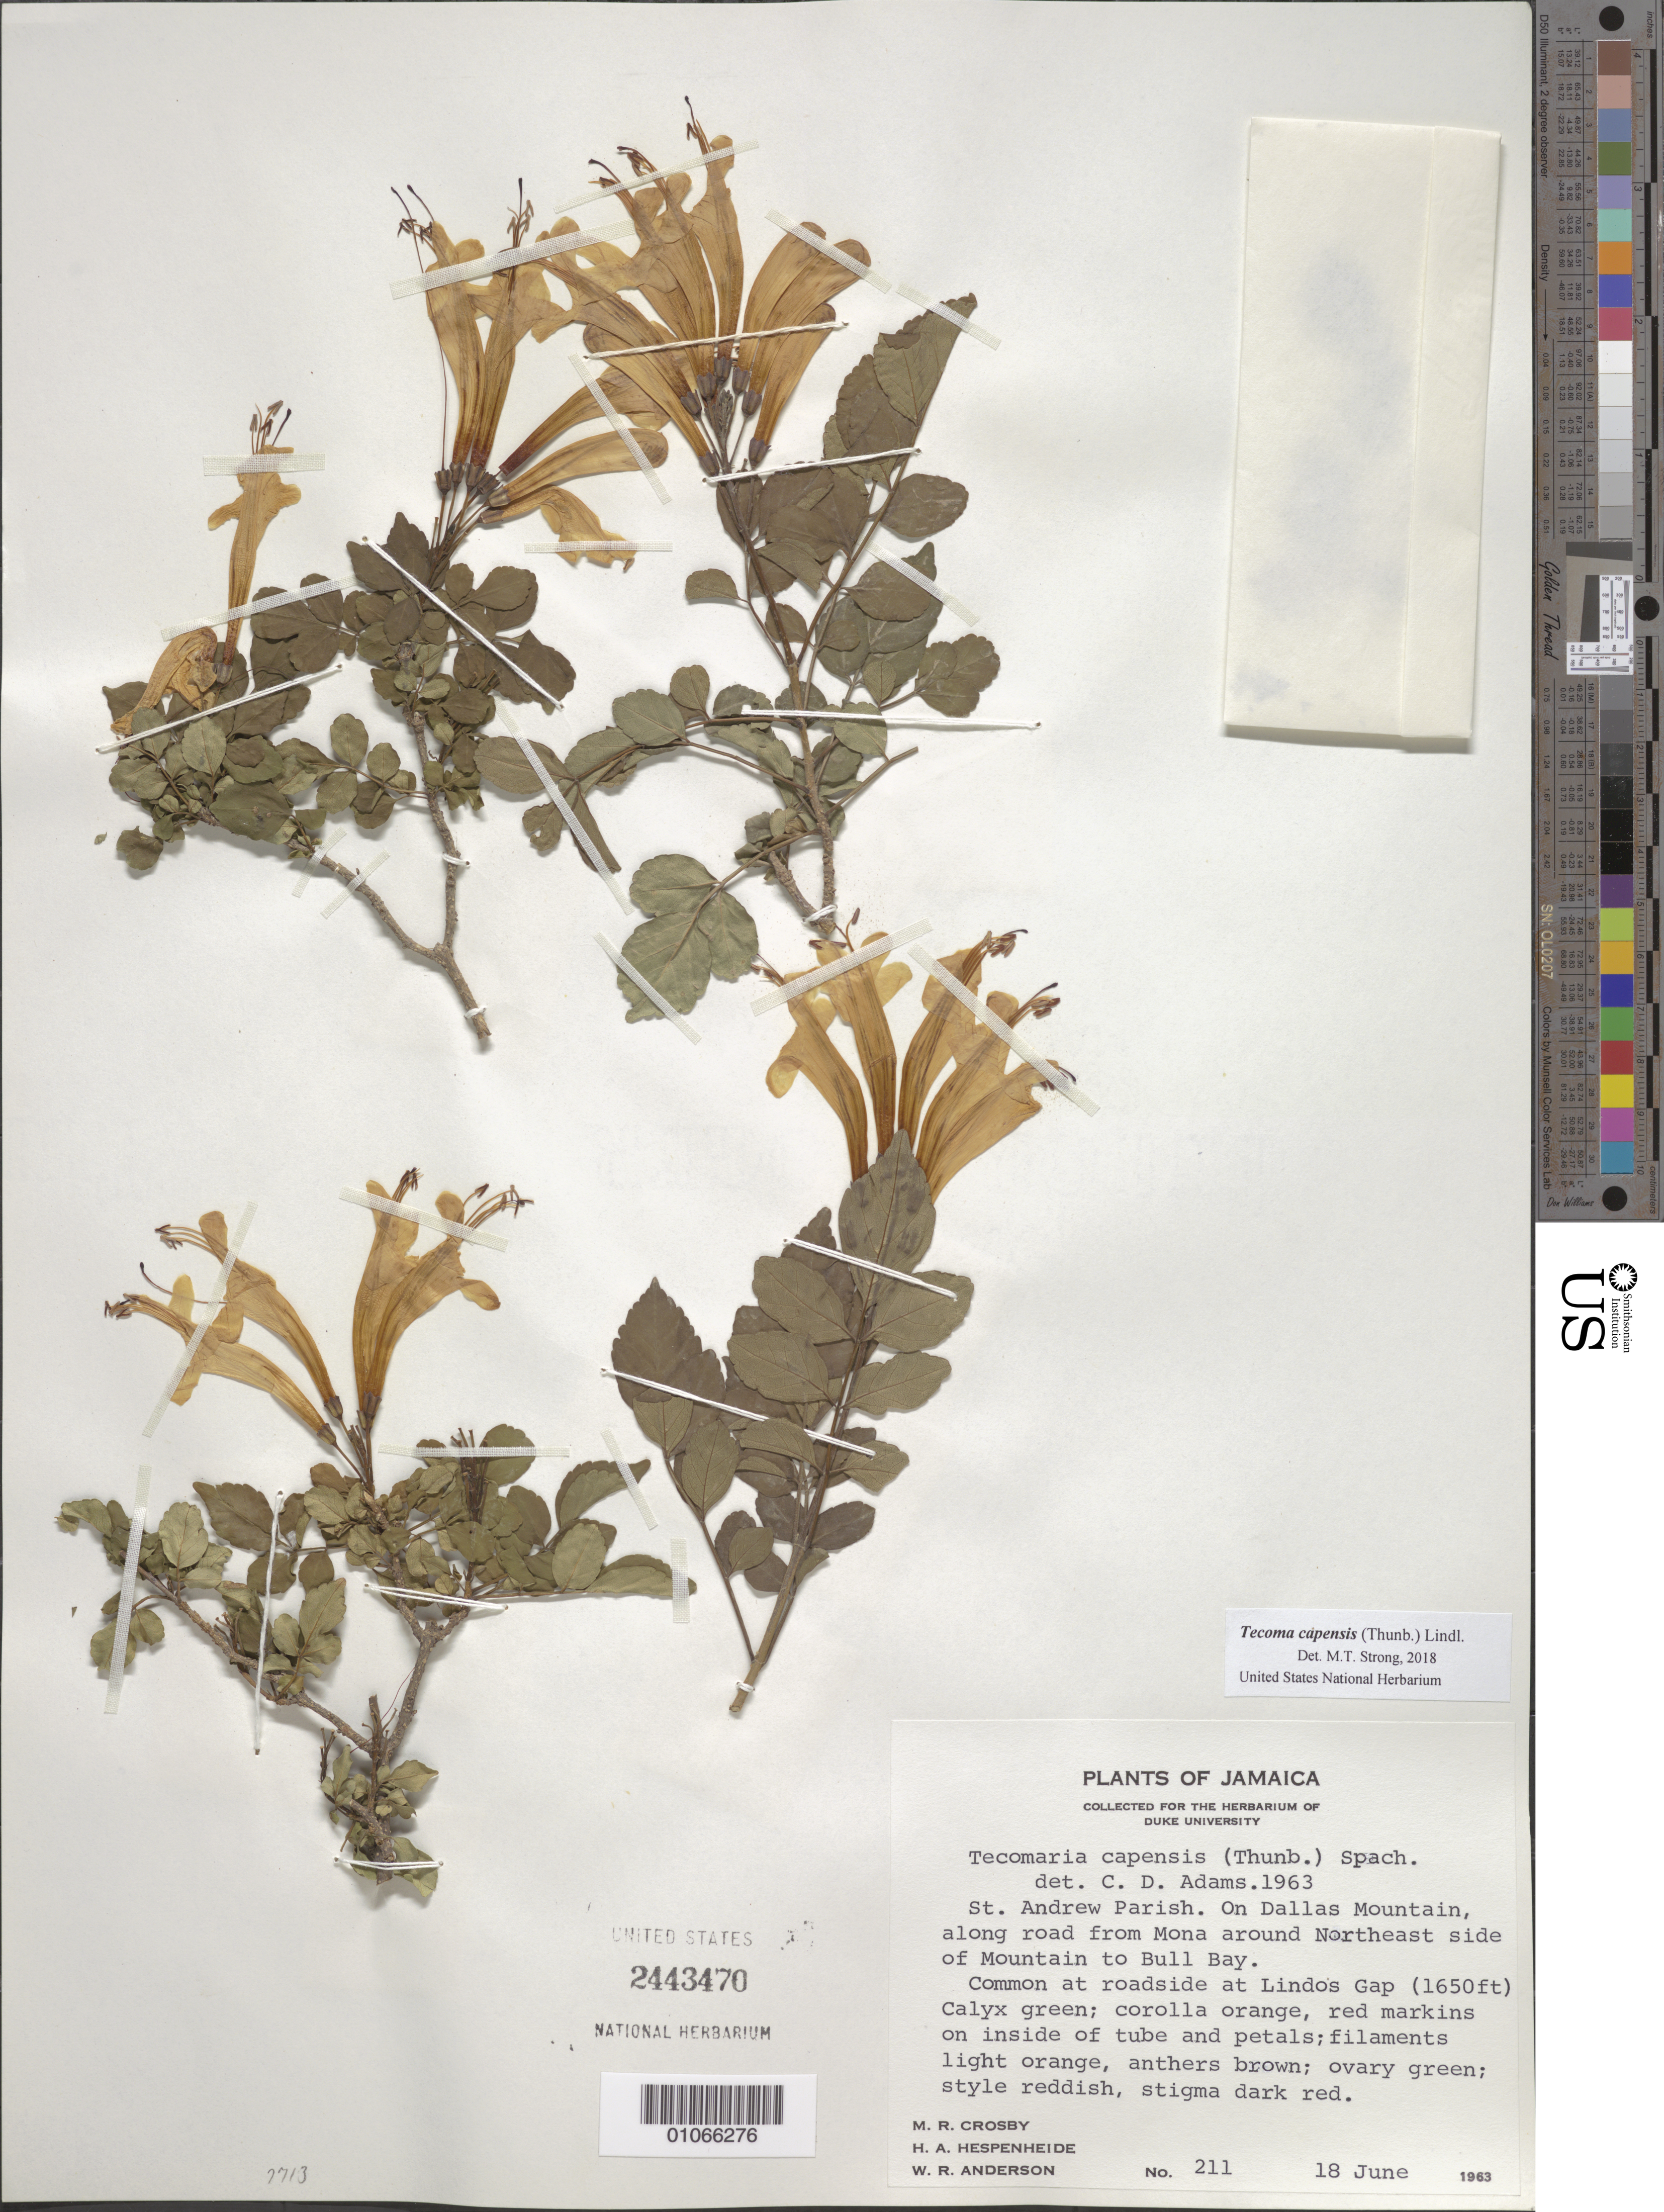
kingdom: Plantae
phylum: Tracheophyta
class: Magnoliopsida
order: Lamiales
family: Bignoniaceae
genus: Tecoma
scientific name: Tecoma capensis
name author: (Thunb.) Lindl.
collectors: M. R. Crosby, H. A. Hespenheide & W. R. Anderson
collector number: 211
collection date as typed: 18 Jun 1963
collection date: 1963-06-18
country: Jamaica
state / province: Saint Andrew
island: Jamaica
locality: On Dallas Mountain, along road from Mona around northeast side of mountain to Bull Bay.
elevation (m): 503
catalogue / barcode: US 2443470